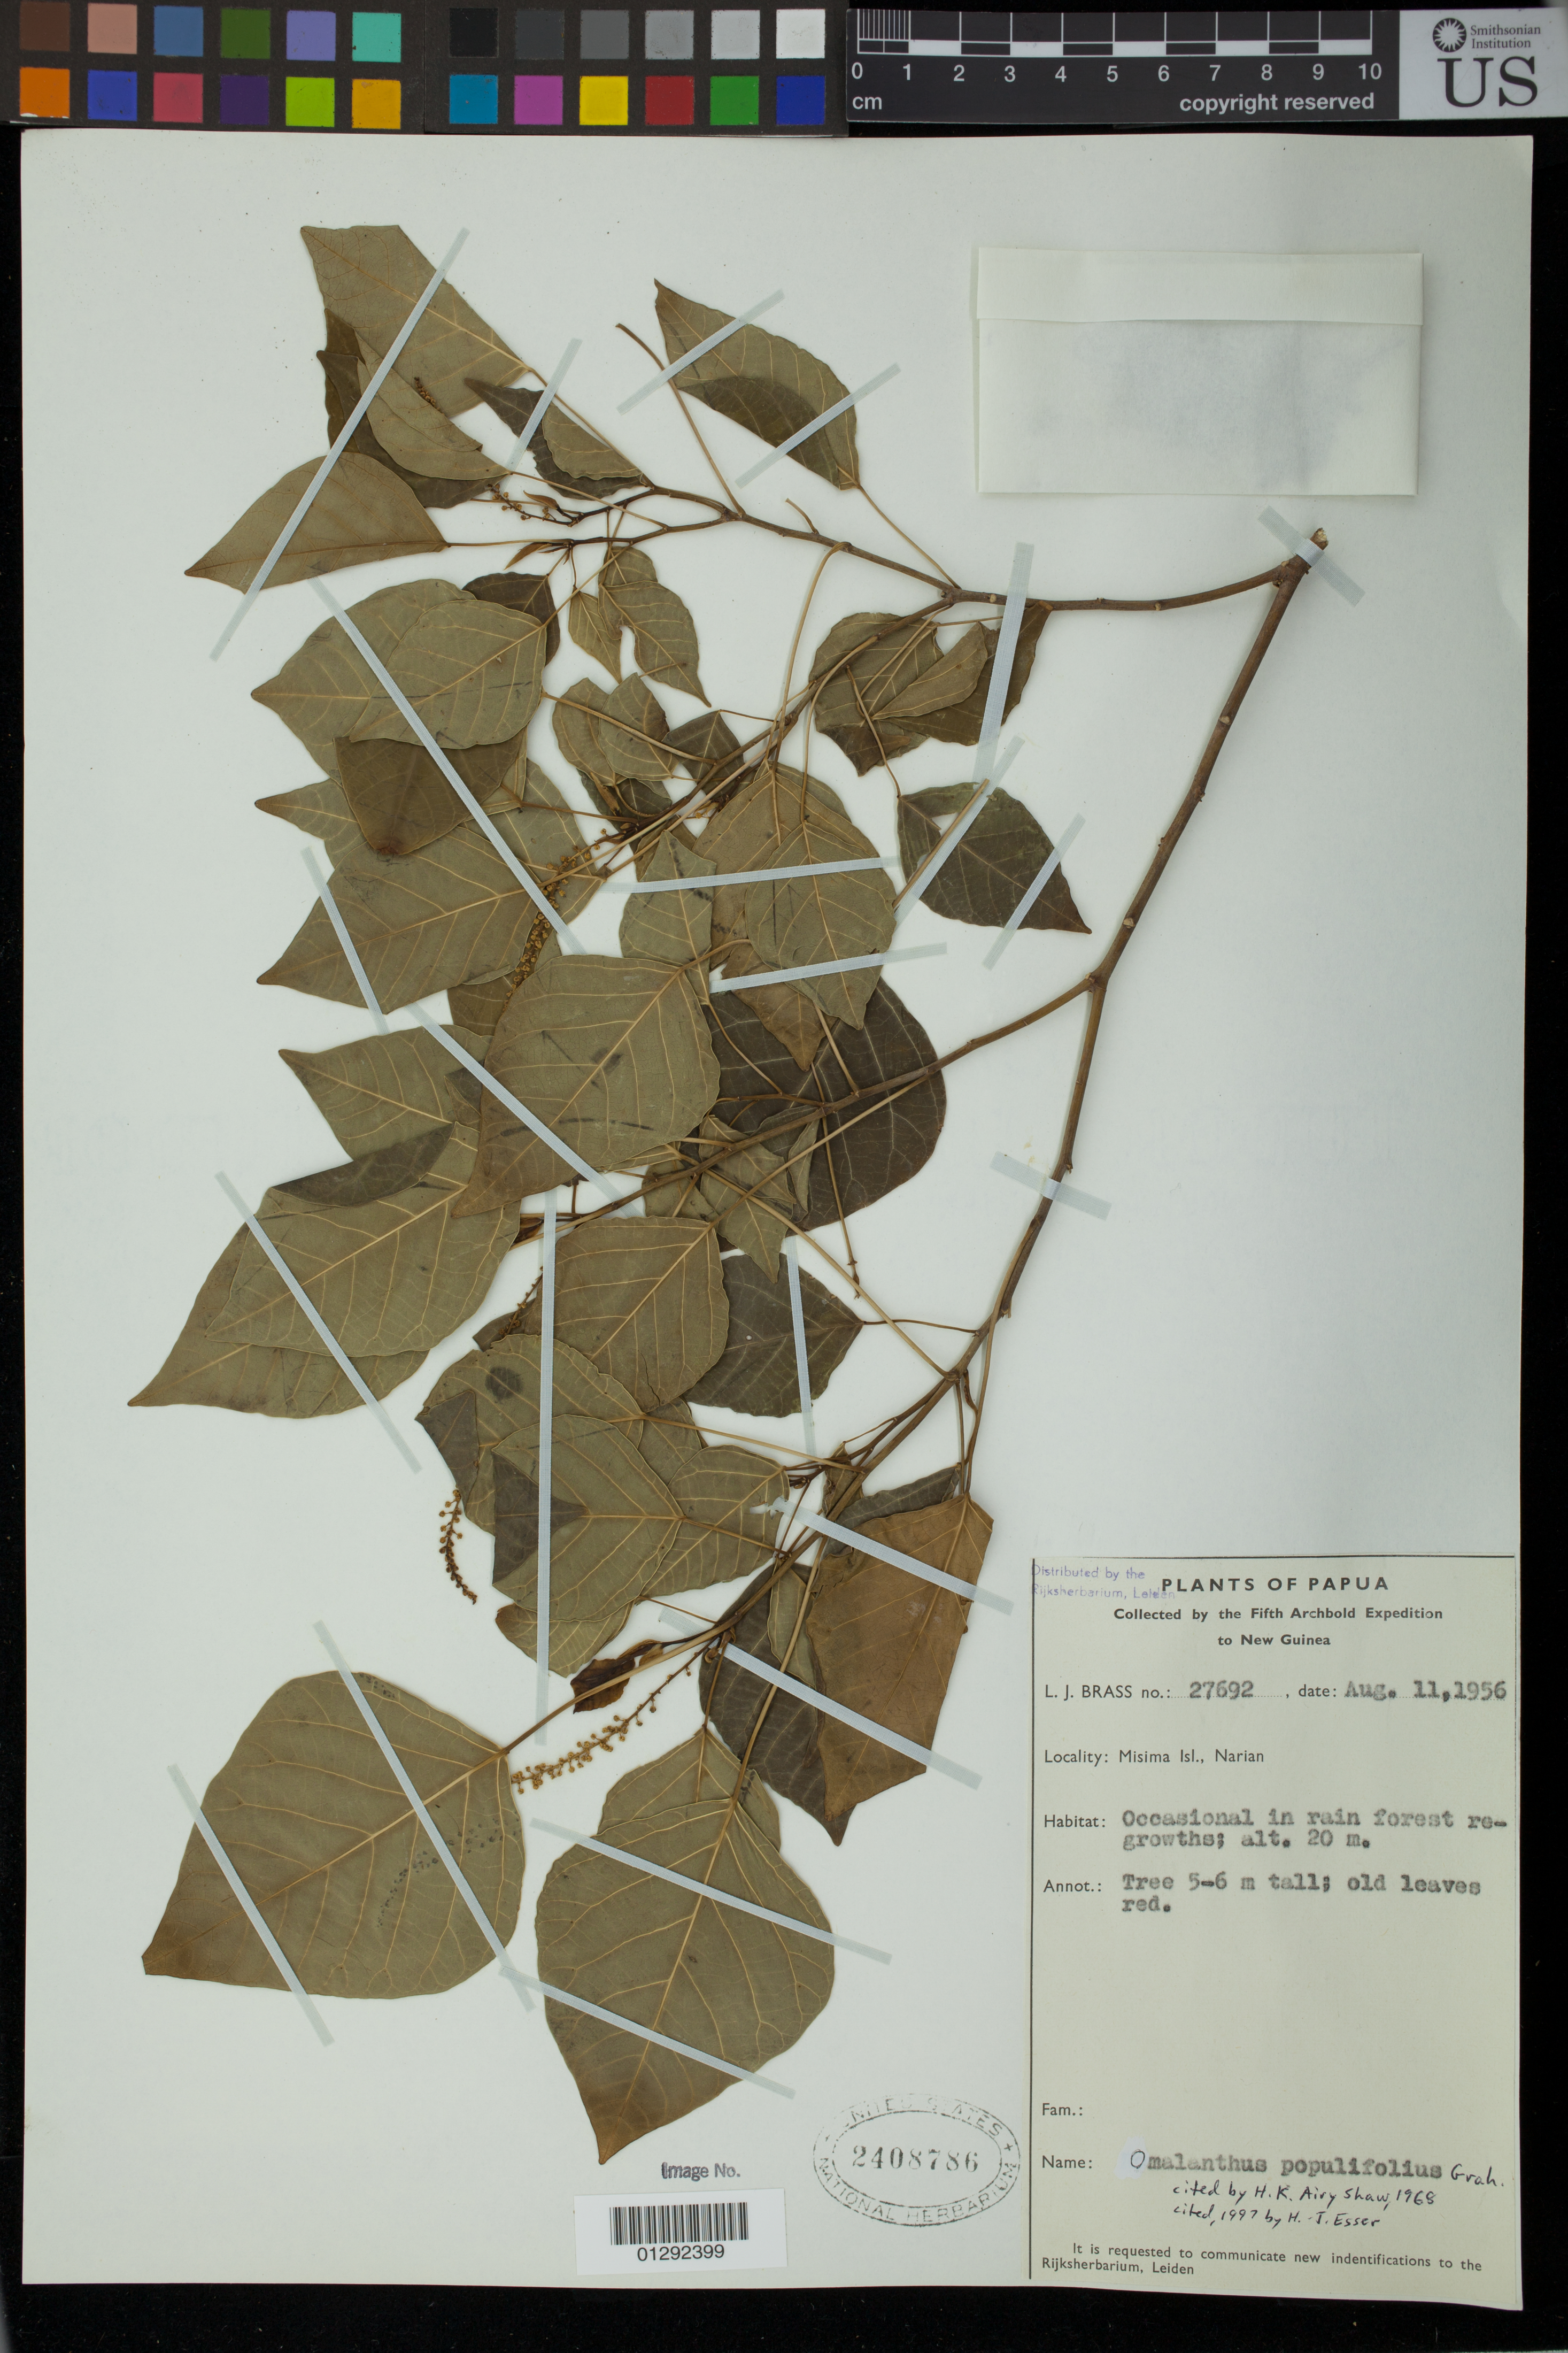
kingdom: Plantae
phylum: Tracheophyta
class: Magnoliopsida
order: Malpighiales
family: Euphorbiaceae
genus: Homalanthus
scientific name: Homalanthus populifolius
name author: Graham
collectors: L. J. Brass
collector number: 27692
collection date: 1956-08-11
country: Papua New Guinea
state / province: Milne Bay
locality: Misima, Isl., Narian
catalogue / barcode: US 2408786